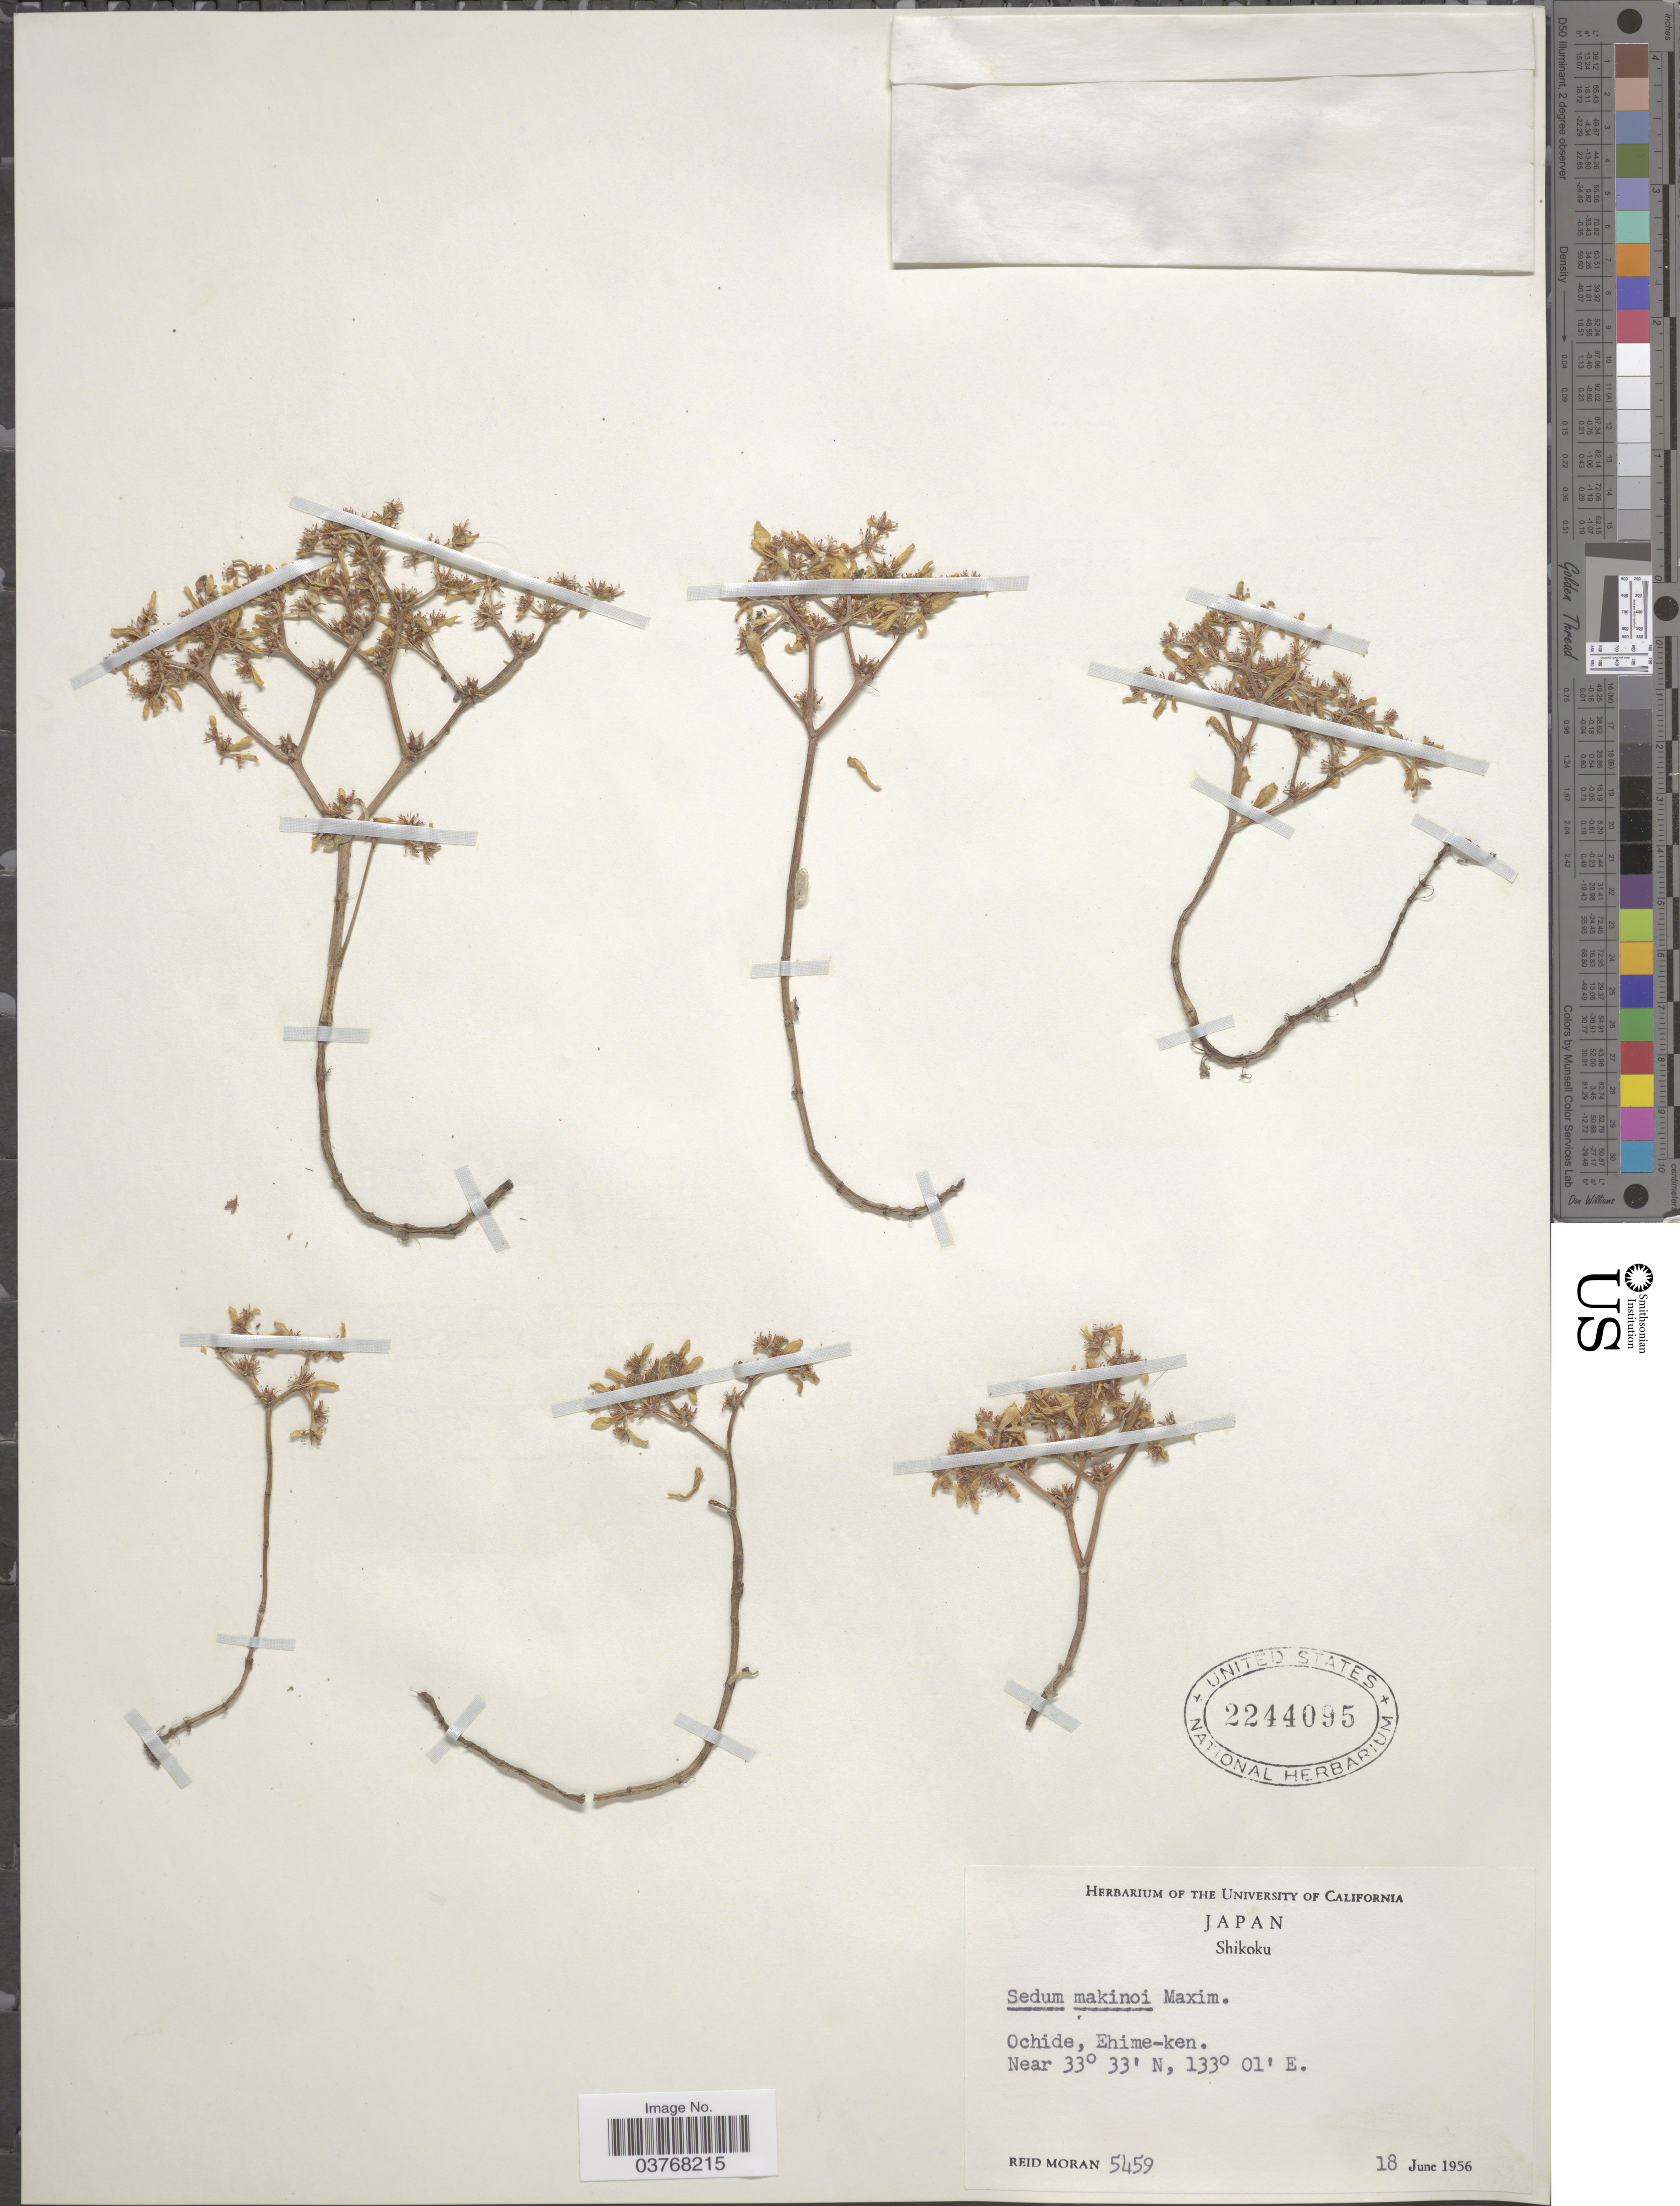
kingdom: Plantae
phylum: Tracheophyta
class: Magnoliopsida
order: Saxifragales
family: Crassulaceae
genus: Sedum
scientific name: Sedum makinoi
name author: Maxim.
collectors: R. Moran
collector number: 5459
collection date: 1956-06-18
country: Japan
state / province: Ehime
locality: Shikoku. Ochide, Ehime-ken.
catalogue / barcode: US 2244095